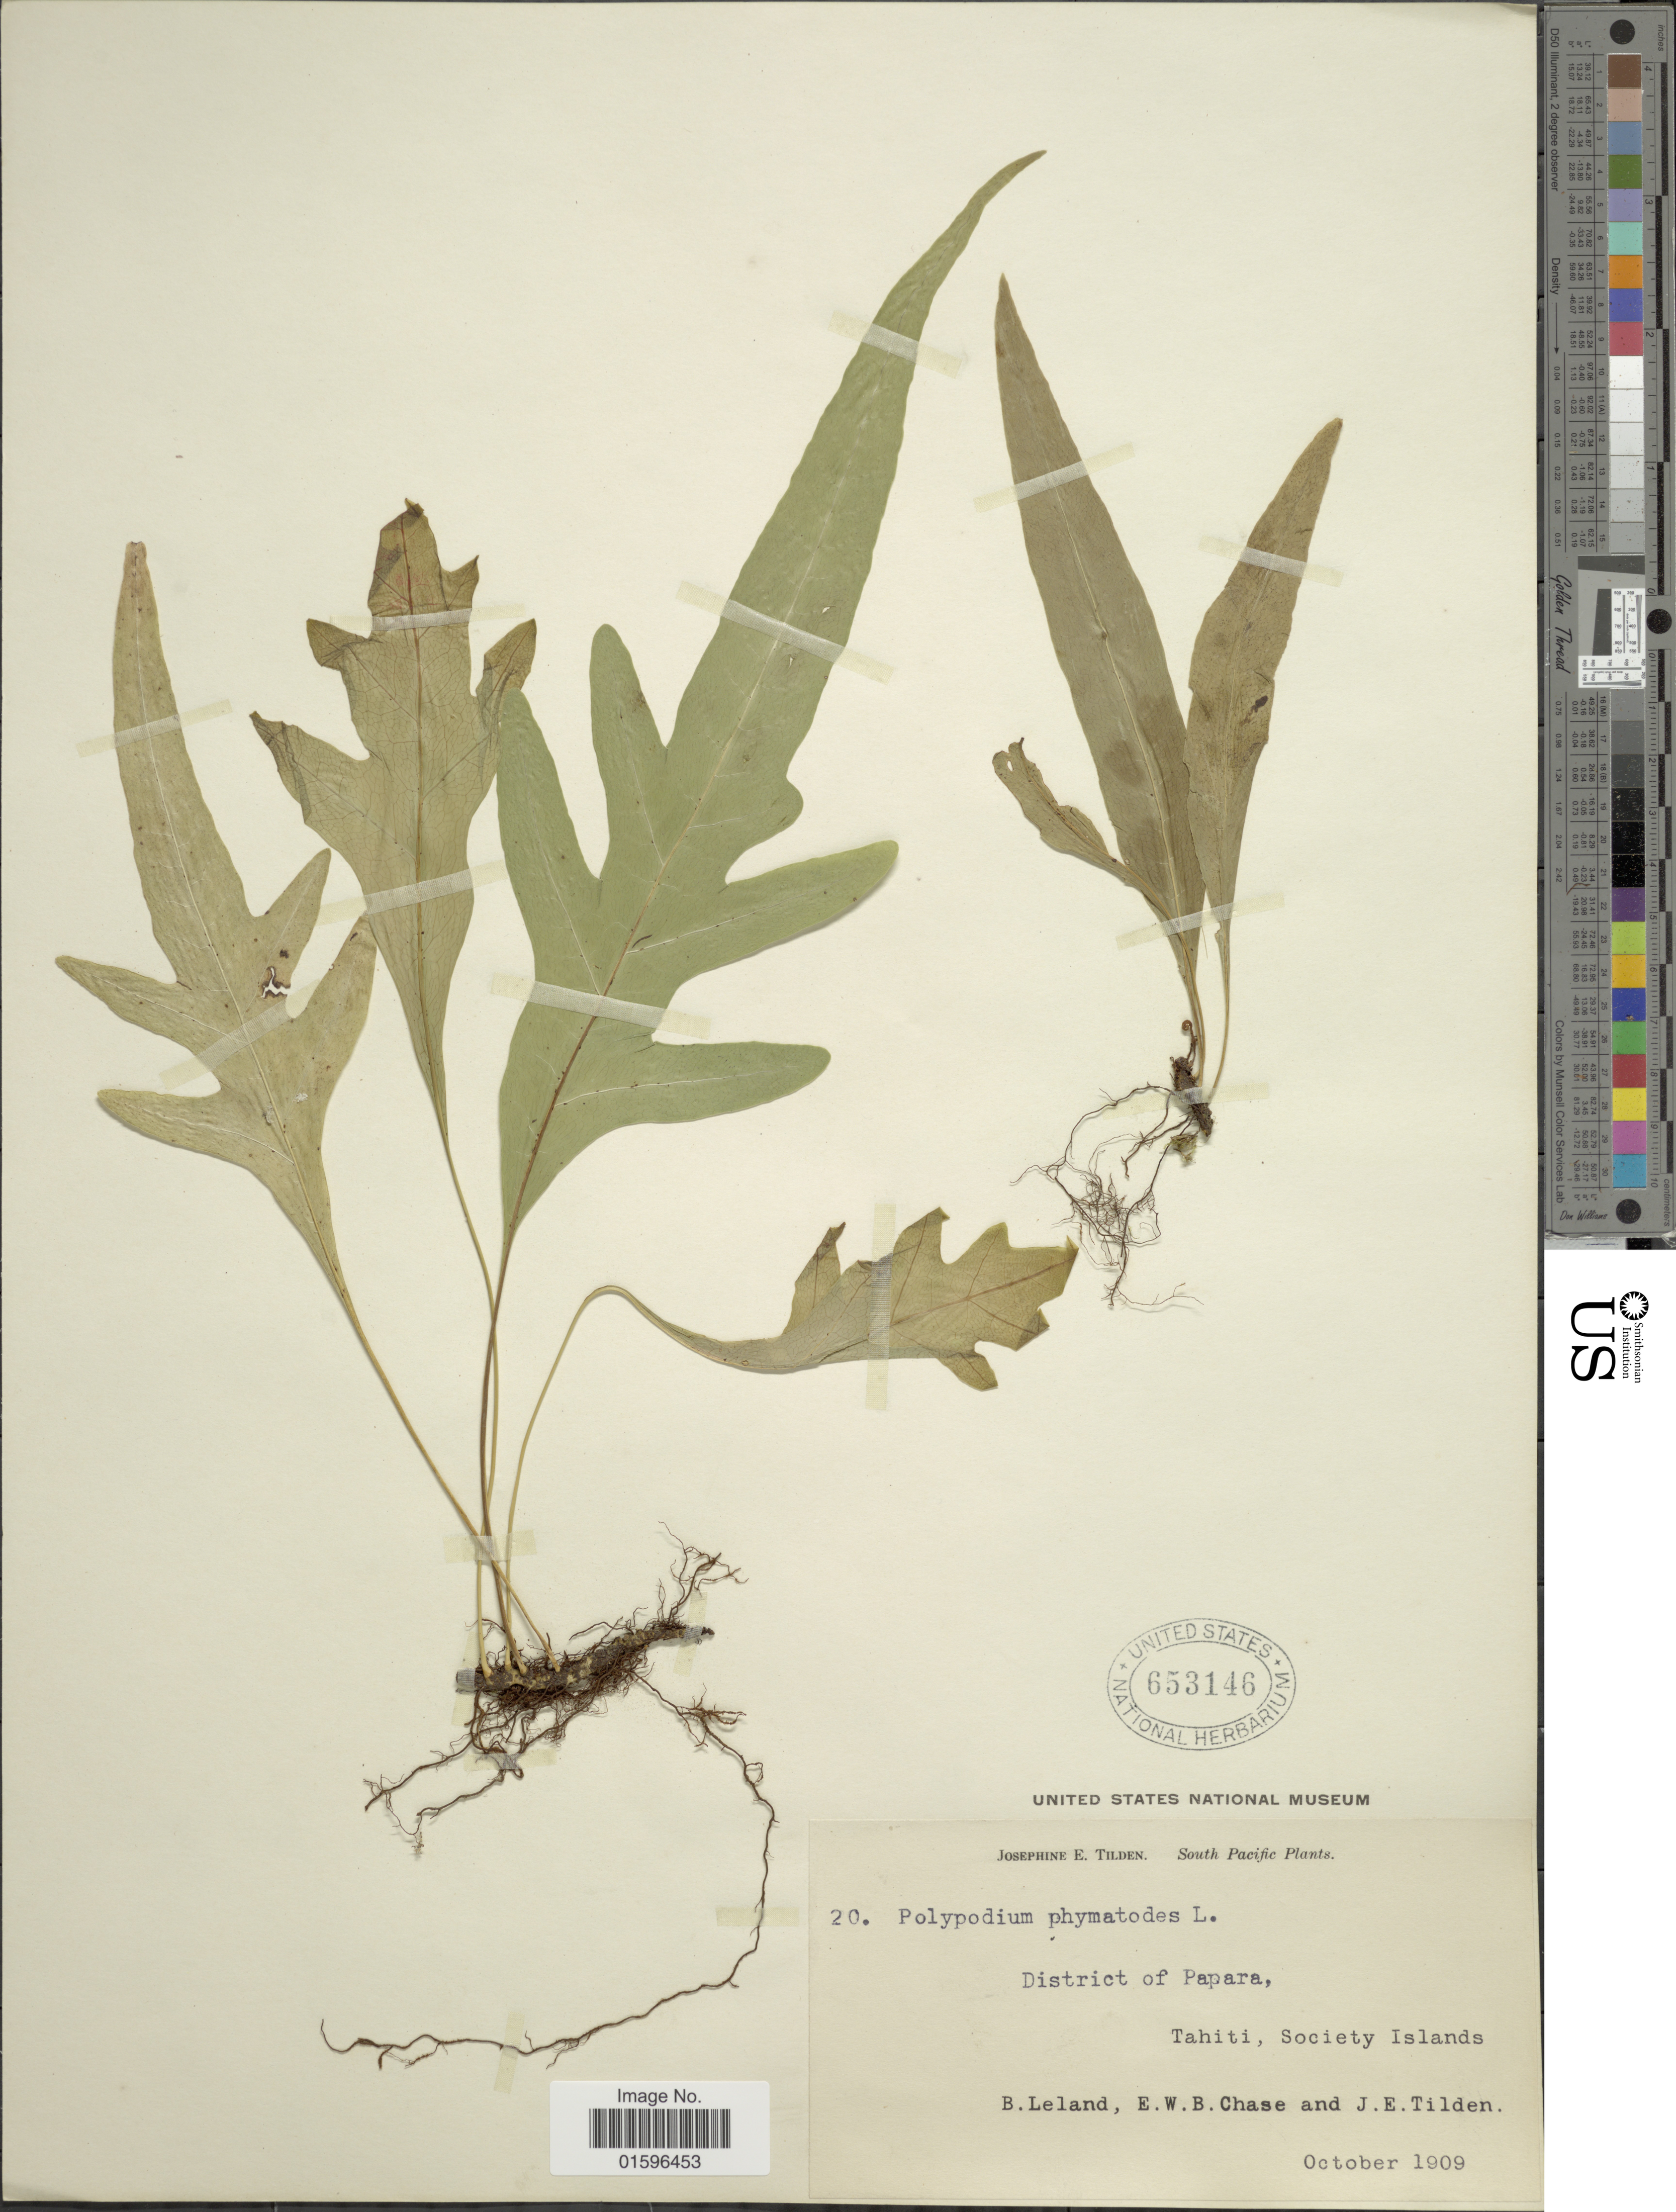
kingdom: Plantae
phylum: Tracheophyta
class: Polypodiopsida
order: Polypodiales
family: Polypodiaceae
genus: Polypodium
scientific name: Polypodium scolopendria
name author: Burm. f.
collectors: B. Leland, E. W. Chase & J. E. Tilden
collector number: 20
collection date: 1909-10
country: French Polynesia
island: Tahiti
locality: District of Papara, Tahiti, Society Islands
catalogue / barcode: US 653146